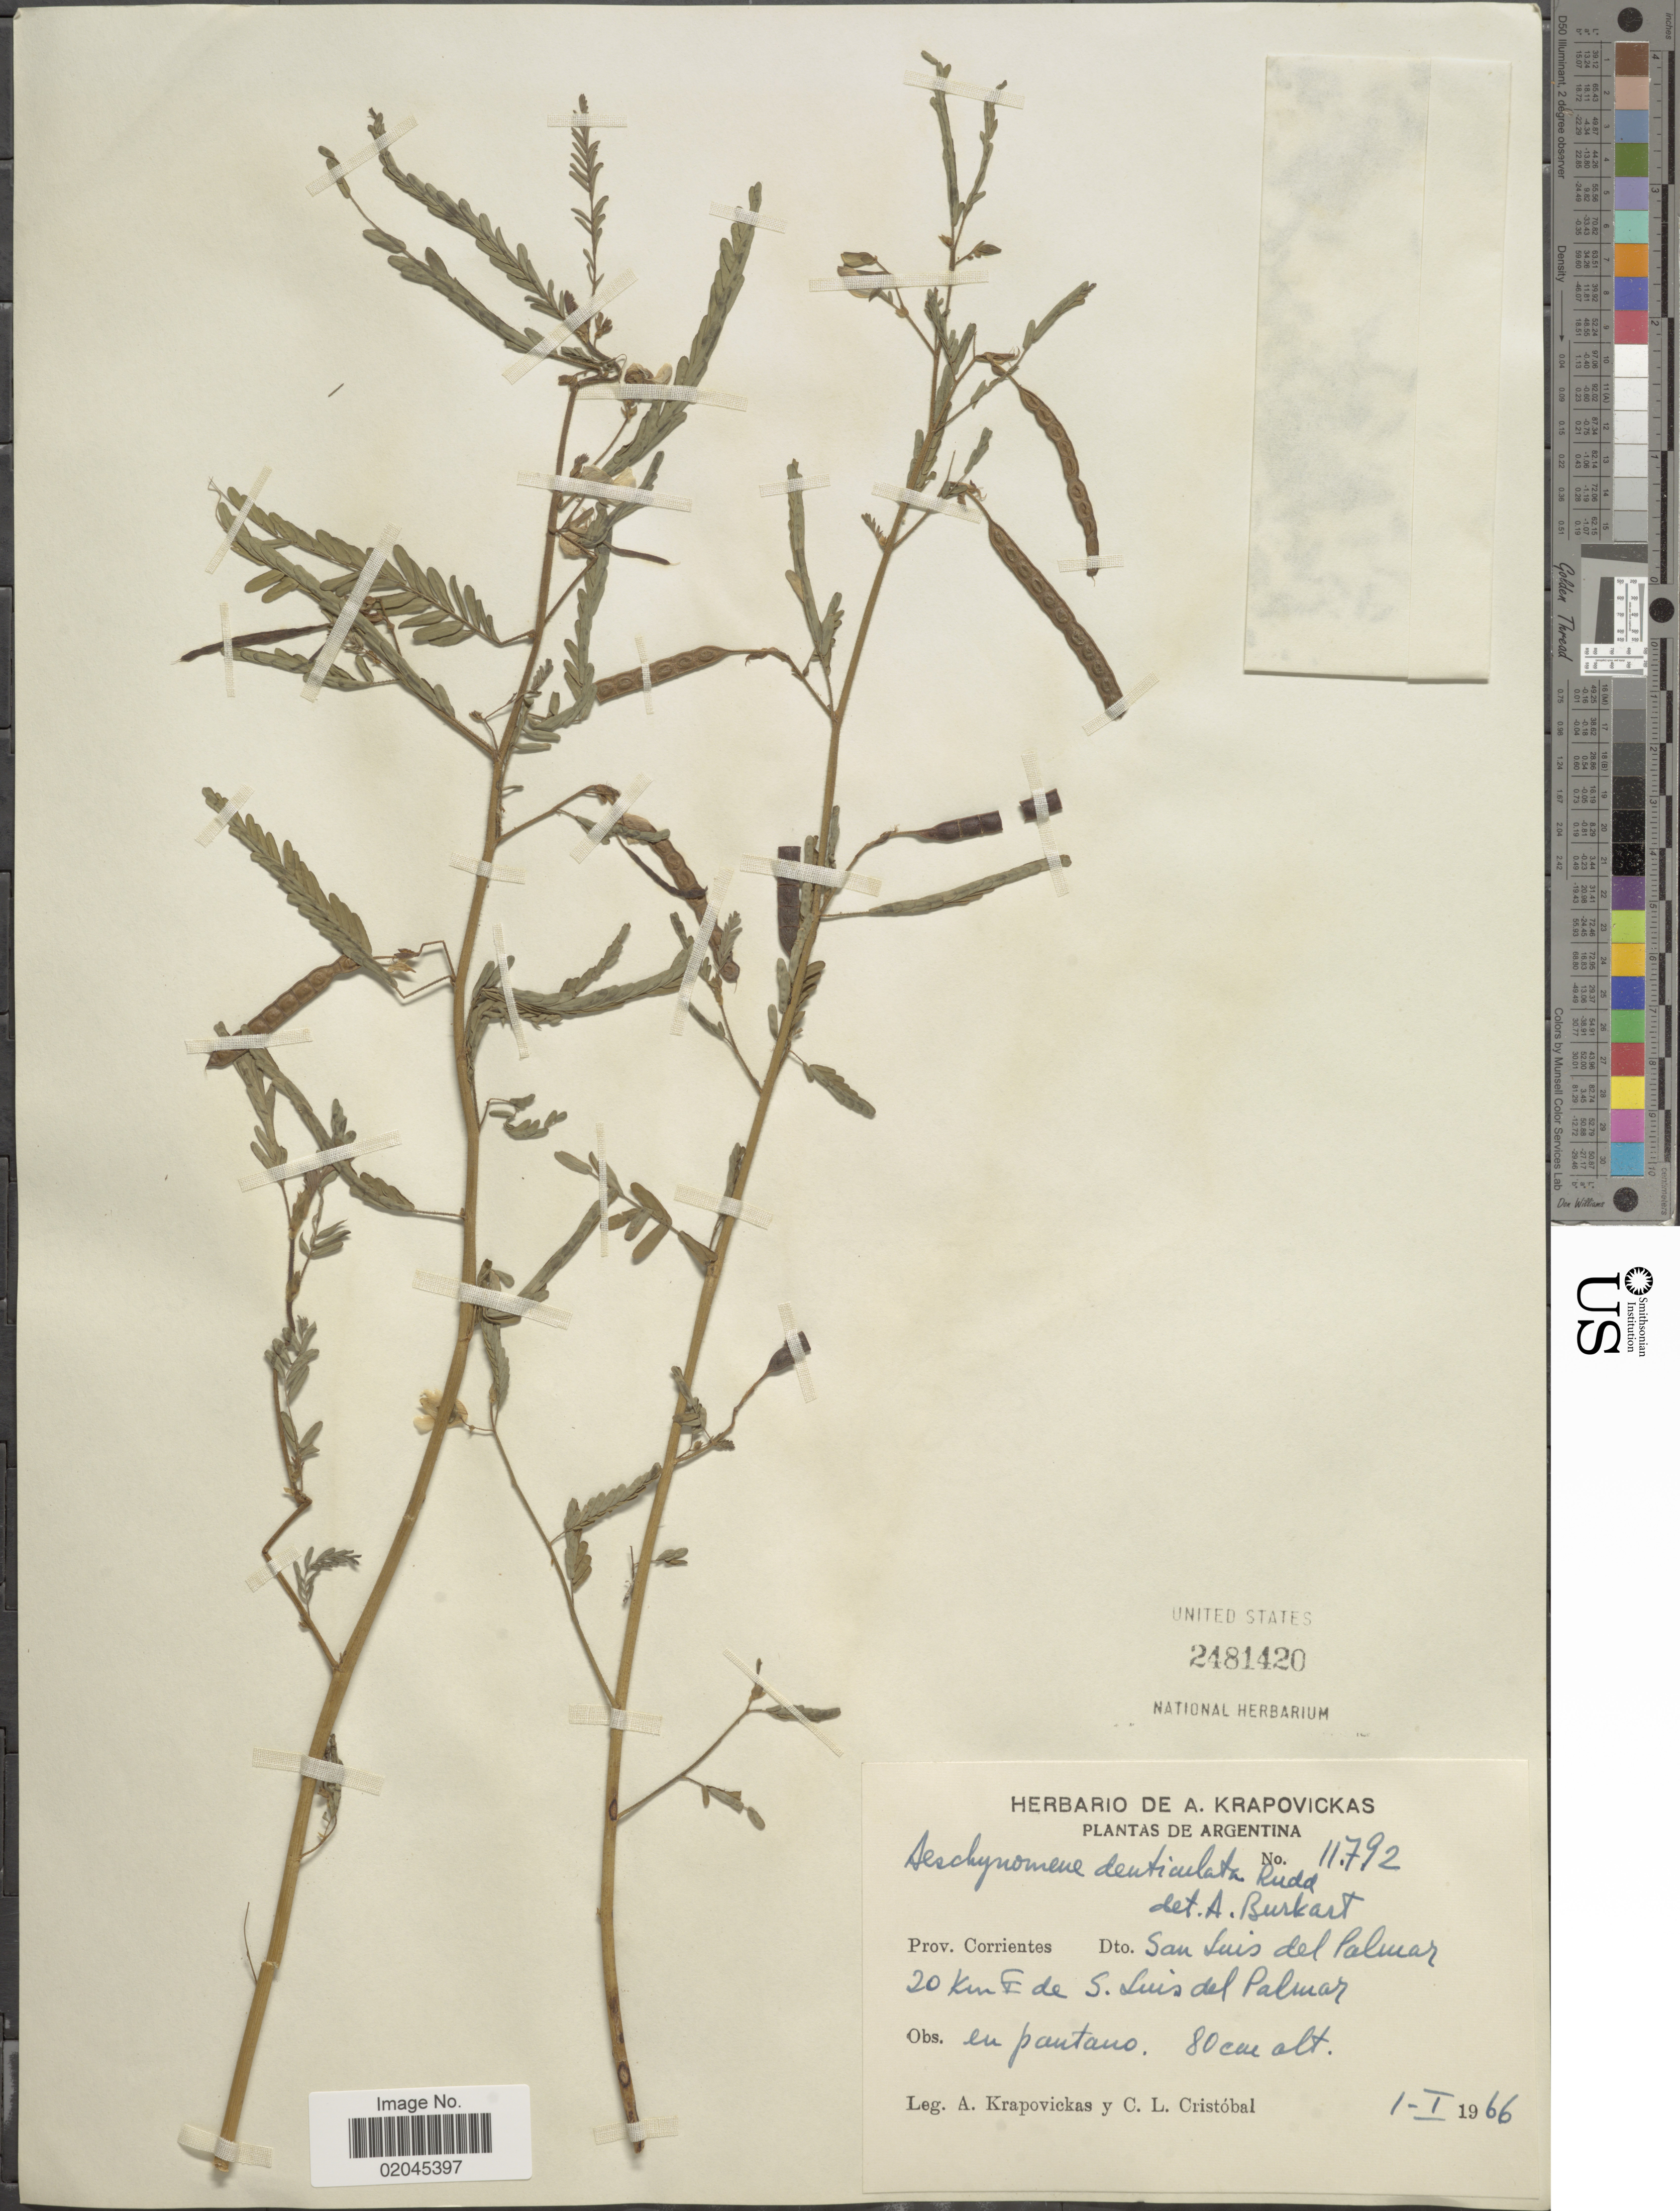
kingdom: Plantae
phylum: Tracheophyta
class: Magnoliopsida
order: Fabales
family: Fabaceae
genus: Aeschynomene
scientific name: Aeschynomene denticulata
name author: Rudd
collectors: A. Krapovickas & C. L. Cristóbal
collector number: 11792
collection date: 1966-01-01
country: Argentina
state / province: Corrientes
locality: Prov. Corrientes, Dto. San Luis del Palmar 20 km E de S. Luis del Palmar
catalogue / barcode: US 2481420